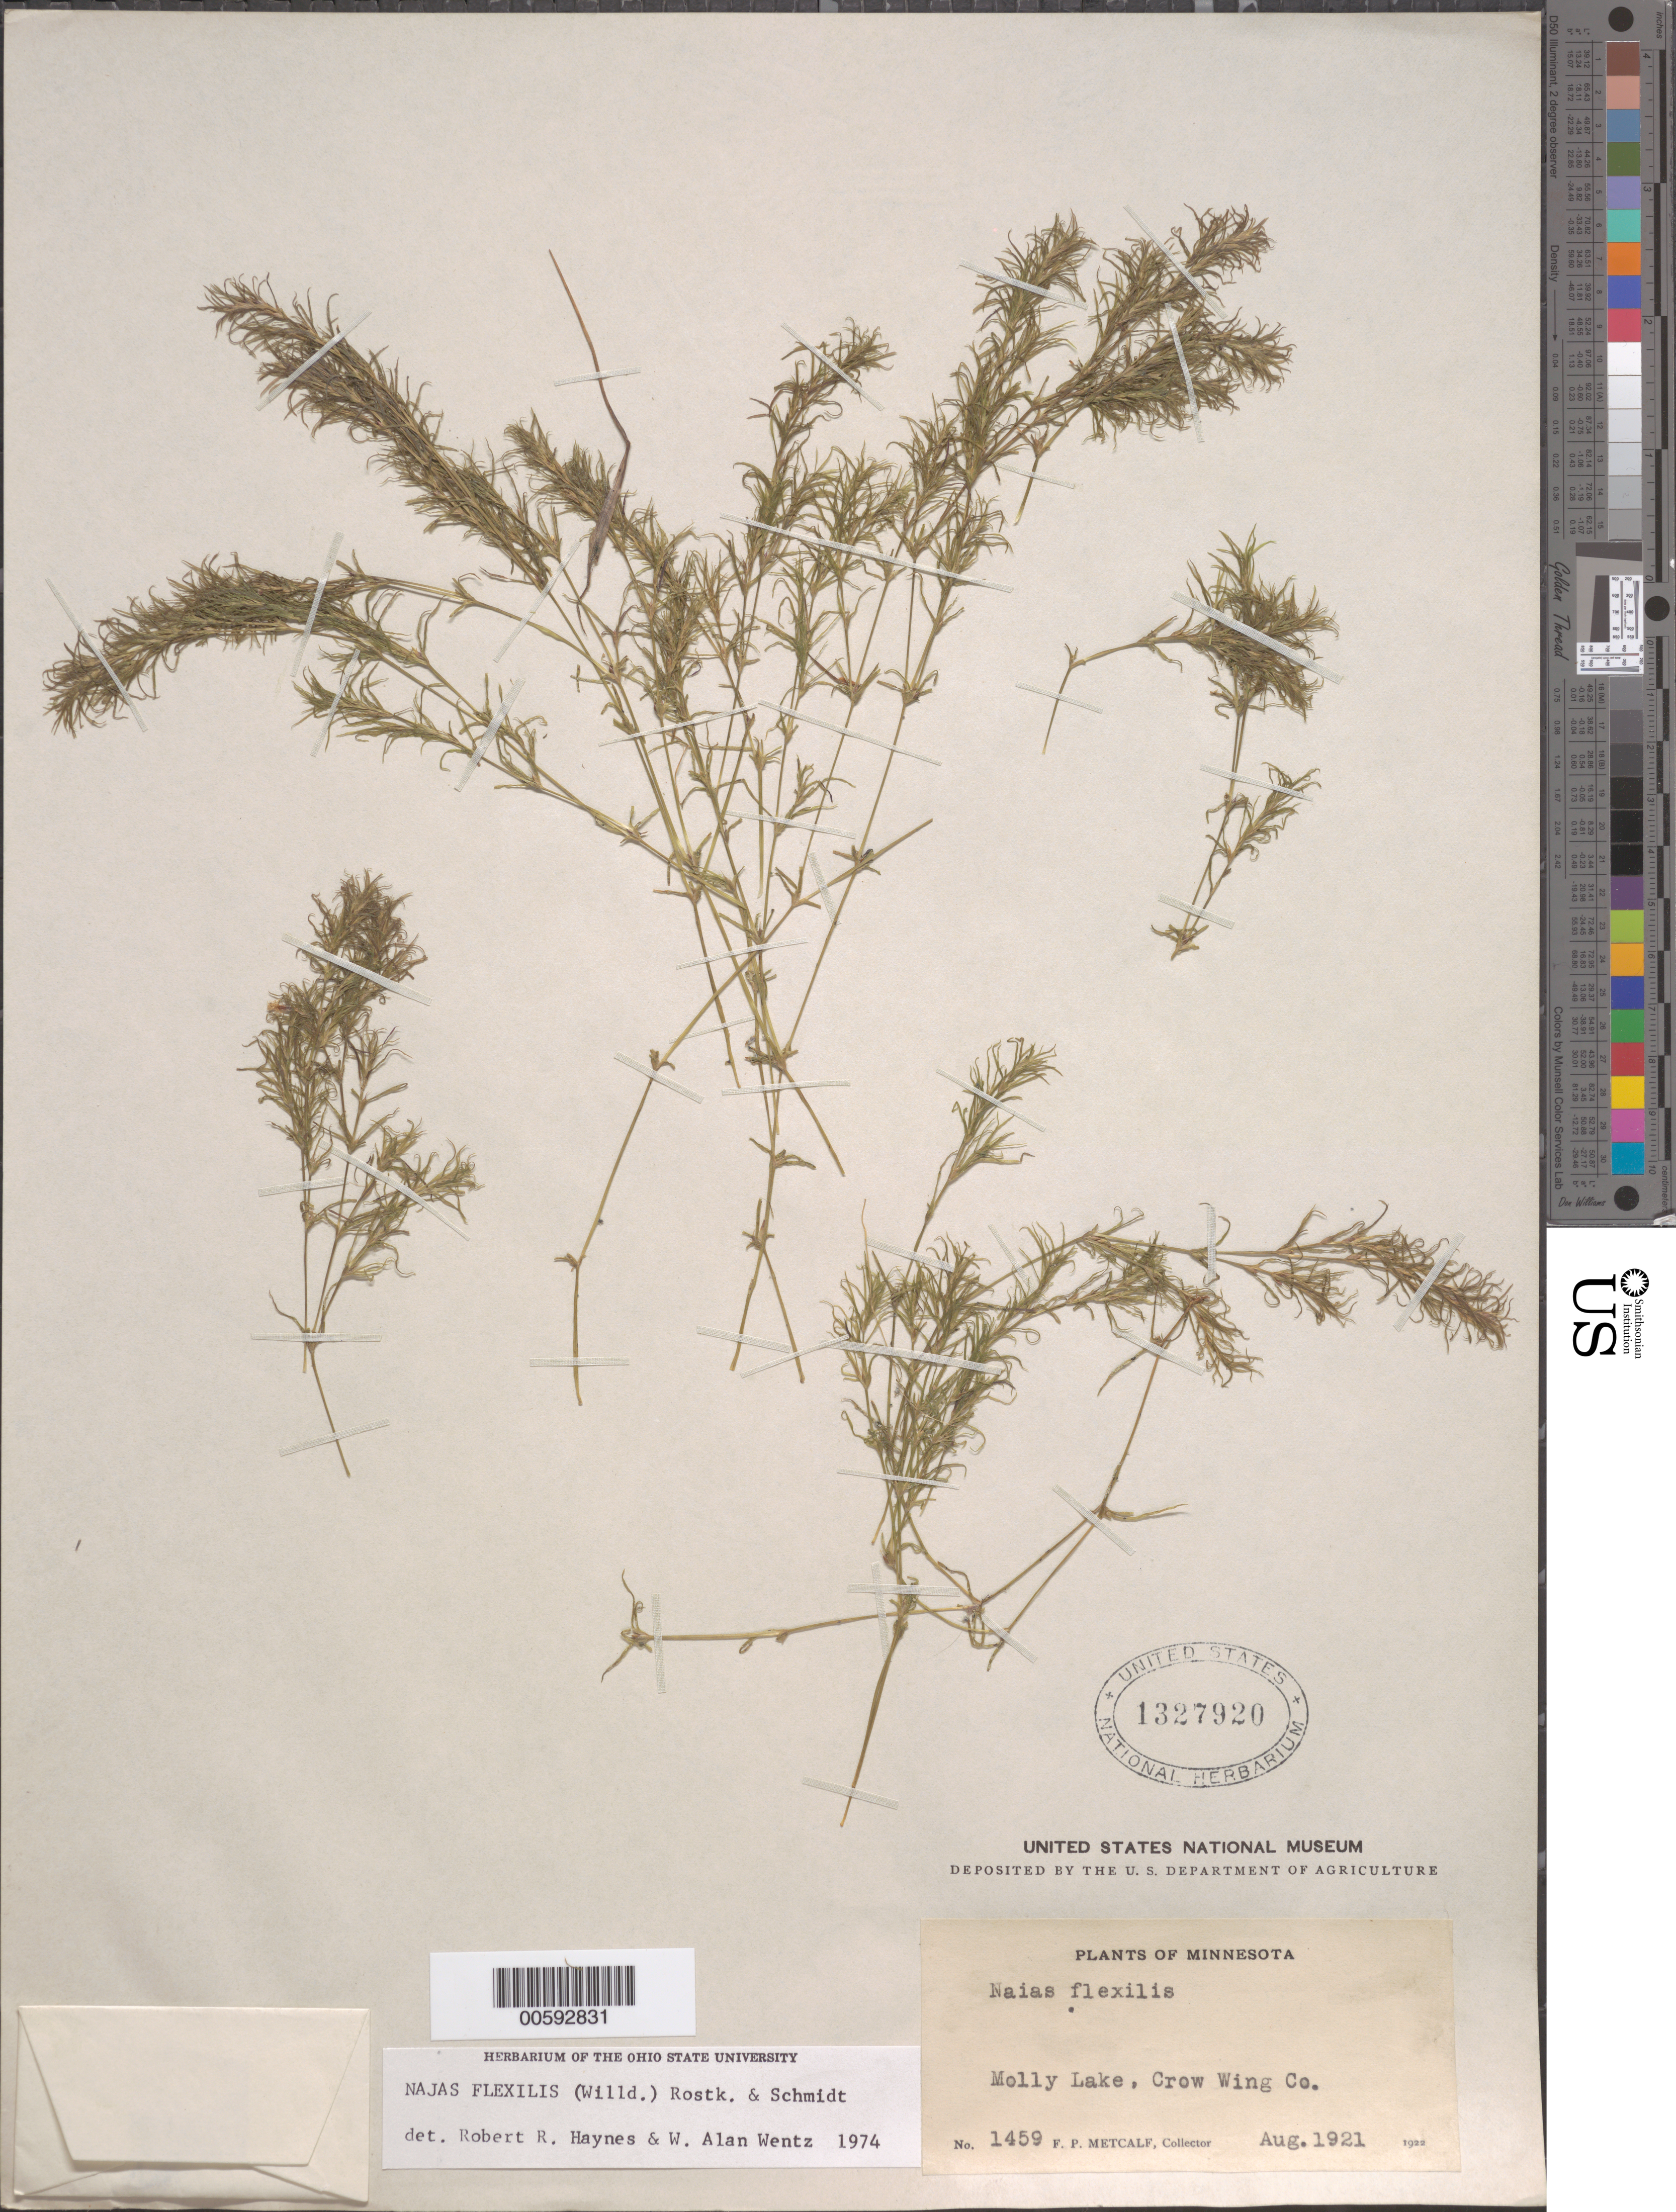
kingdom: Plantae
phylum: Tracheophyta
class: Liliopsida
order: Alismatales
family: Hydrocharitaceae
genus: Najas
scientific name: Najas flexilis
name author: (Willd.) Rostk. & Schmidt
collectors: F. P. Metcalf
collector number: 1459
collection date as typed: Aug 1921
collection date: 1921-08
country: United States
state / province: Minnesota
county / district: Crow Wing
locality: Molly Lake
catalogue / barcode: US 1327920